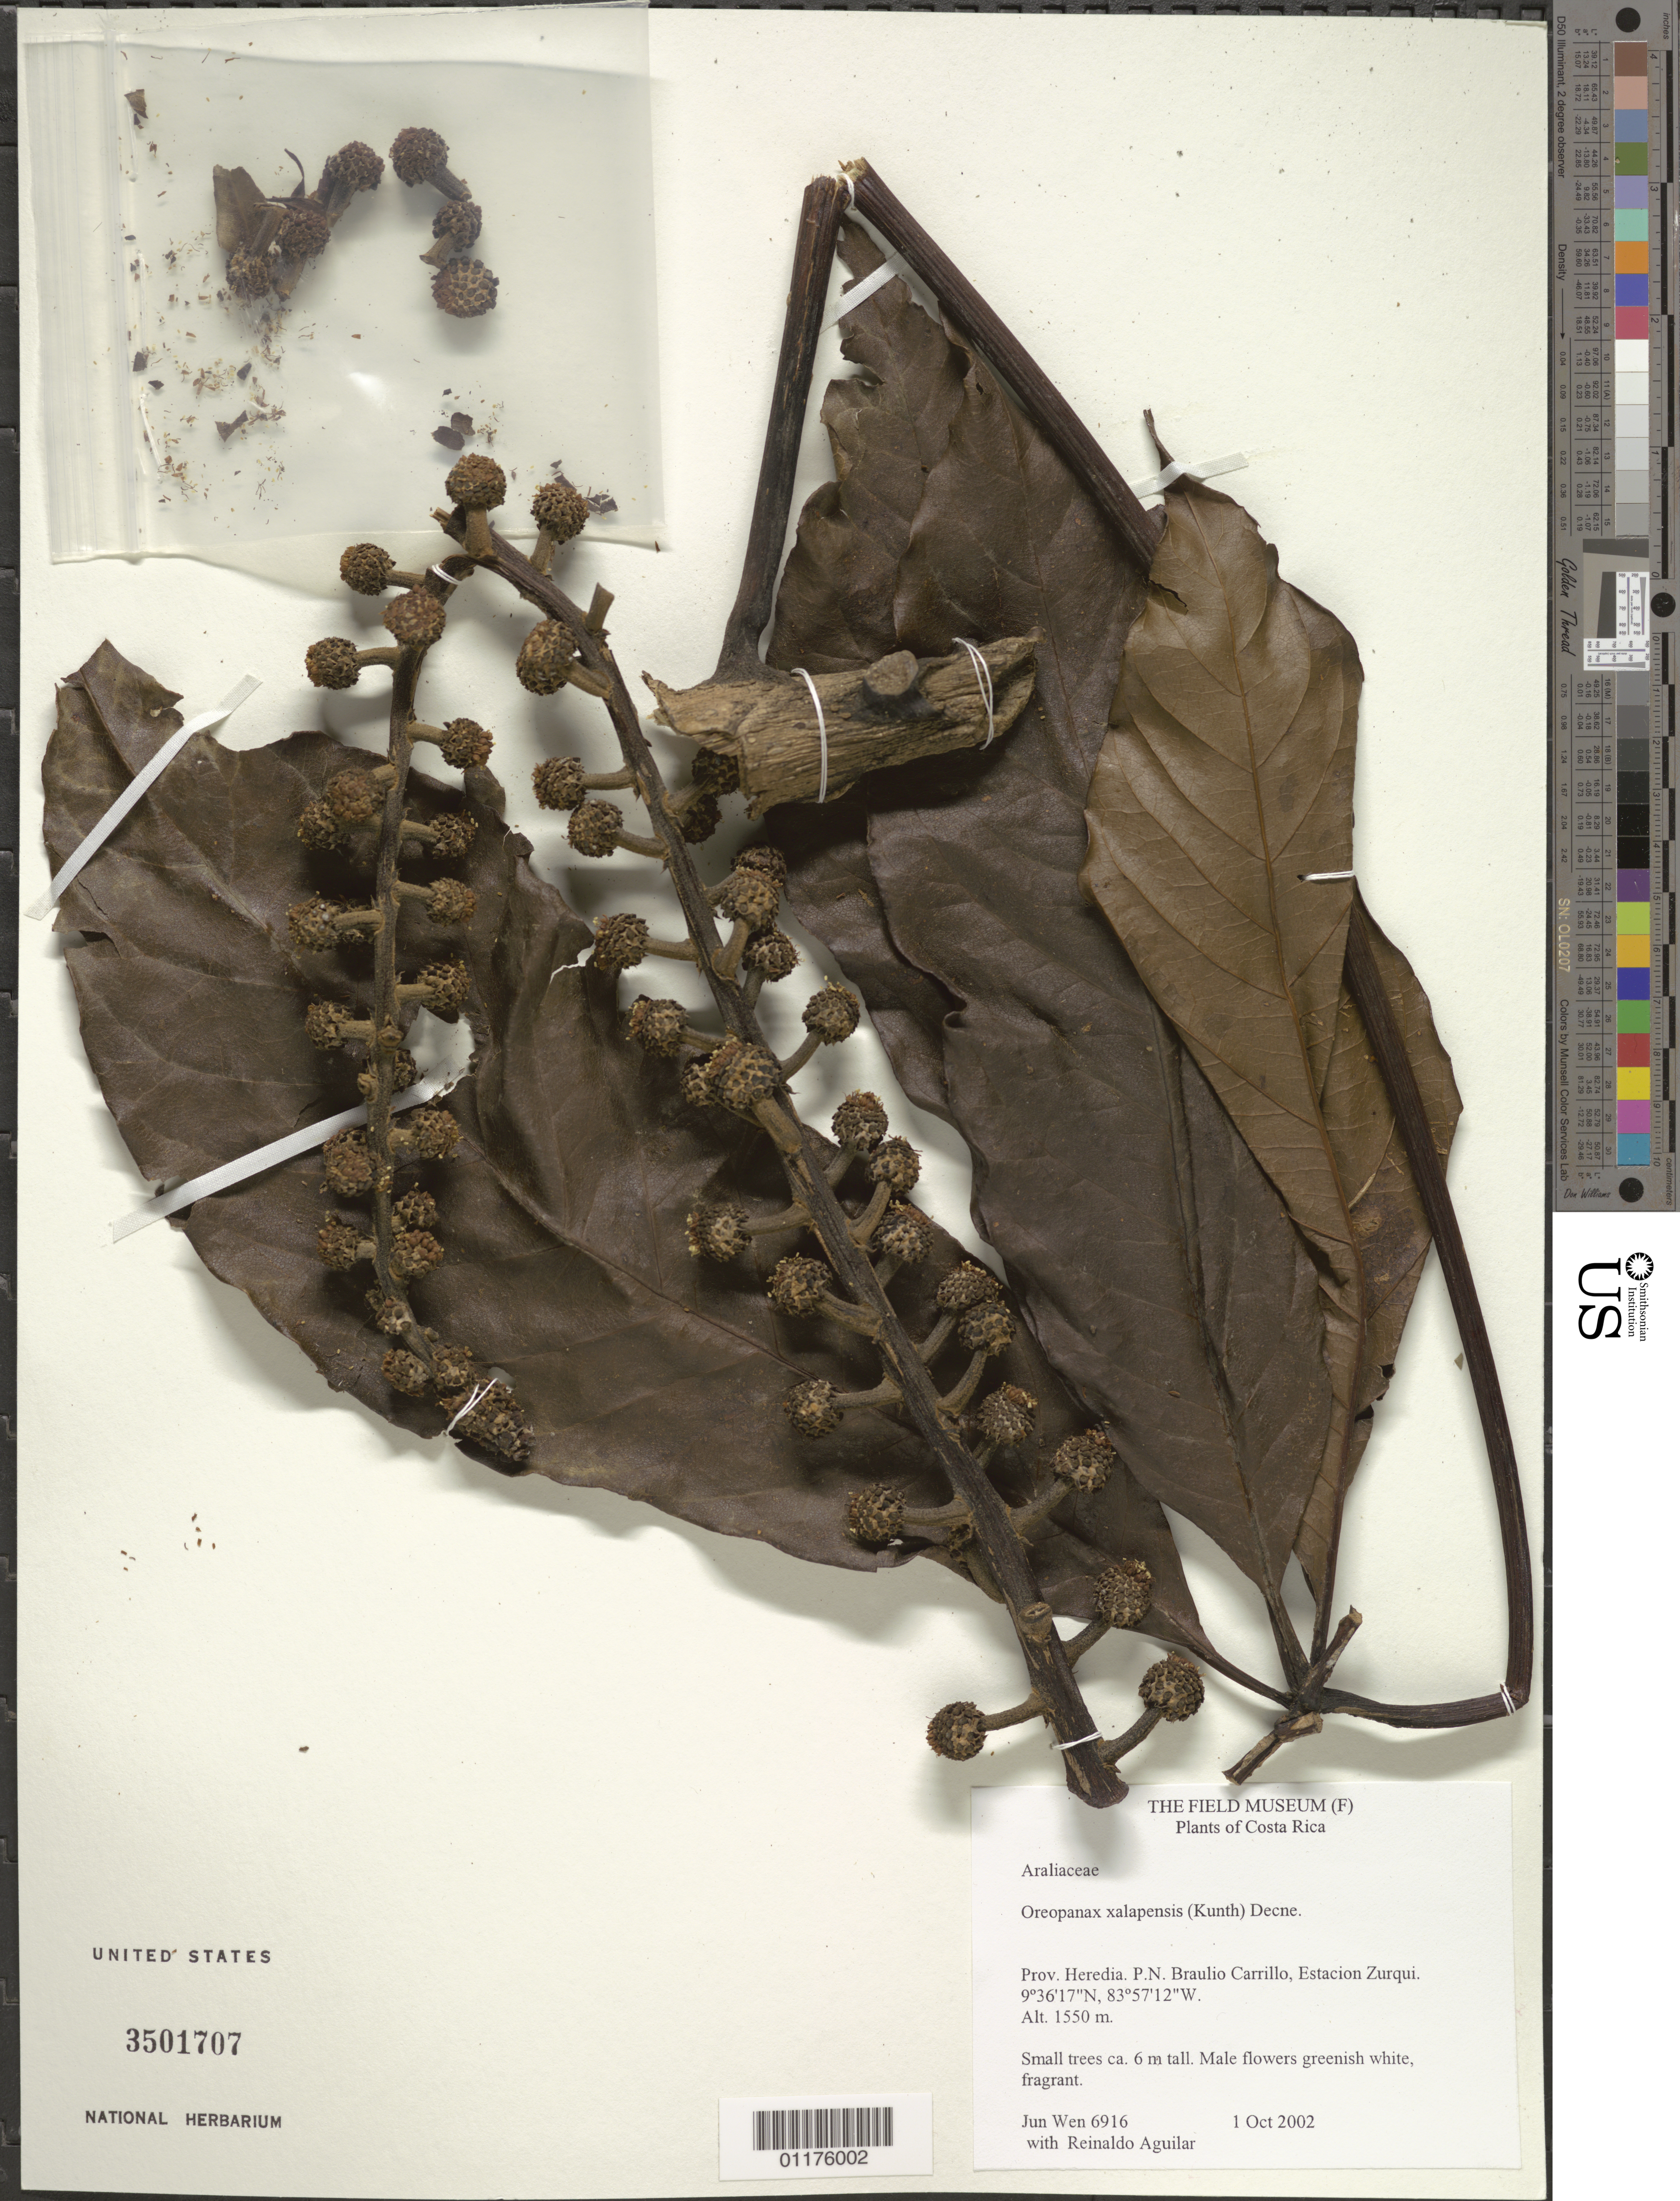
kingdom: Plantae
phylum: Tracheophyta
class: Magnoliopsida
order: Apiales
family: Araliaceae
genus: Oreopanax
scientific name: Oreopanax xalapensis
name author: (Kunth) Decne. & Planch.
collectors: J. Wen & R. Aguilar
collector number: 6916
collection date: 2002-10-01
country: Costa Rica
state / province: Heredia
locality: P.N. Braulio Carrillo, Estacion Zurqui.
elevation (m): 1550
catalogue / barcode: US 3501707